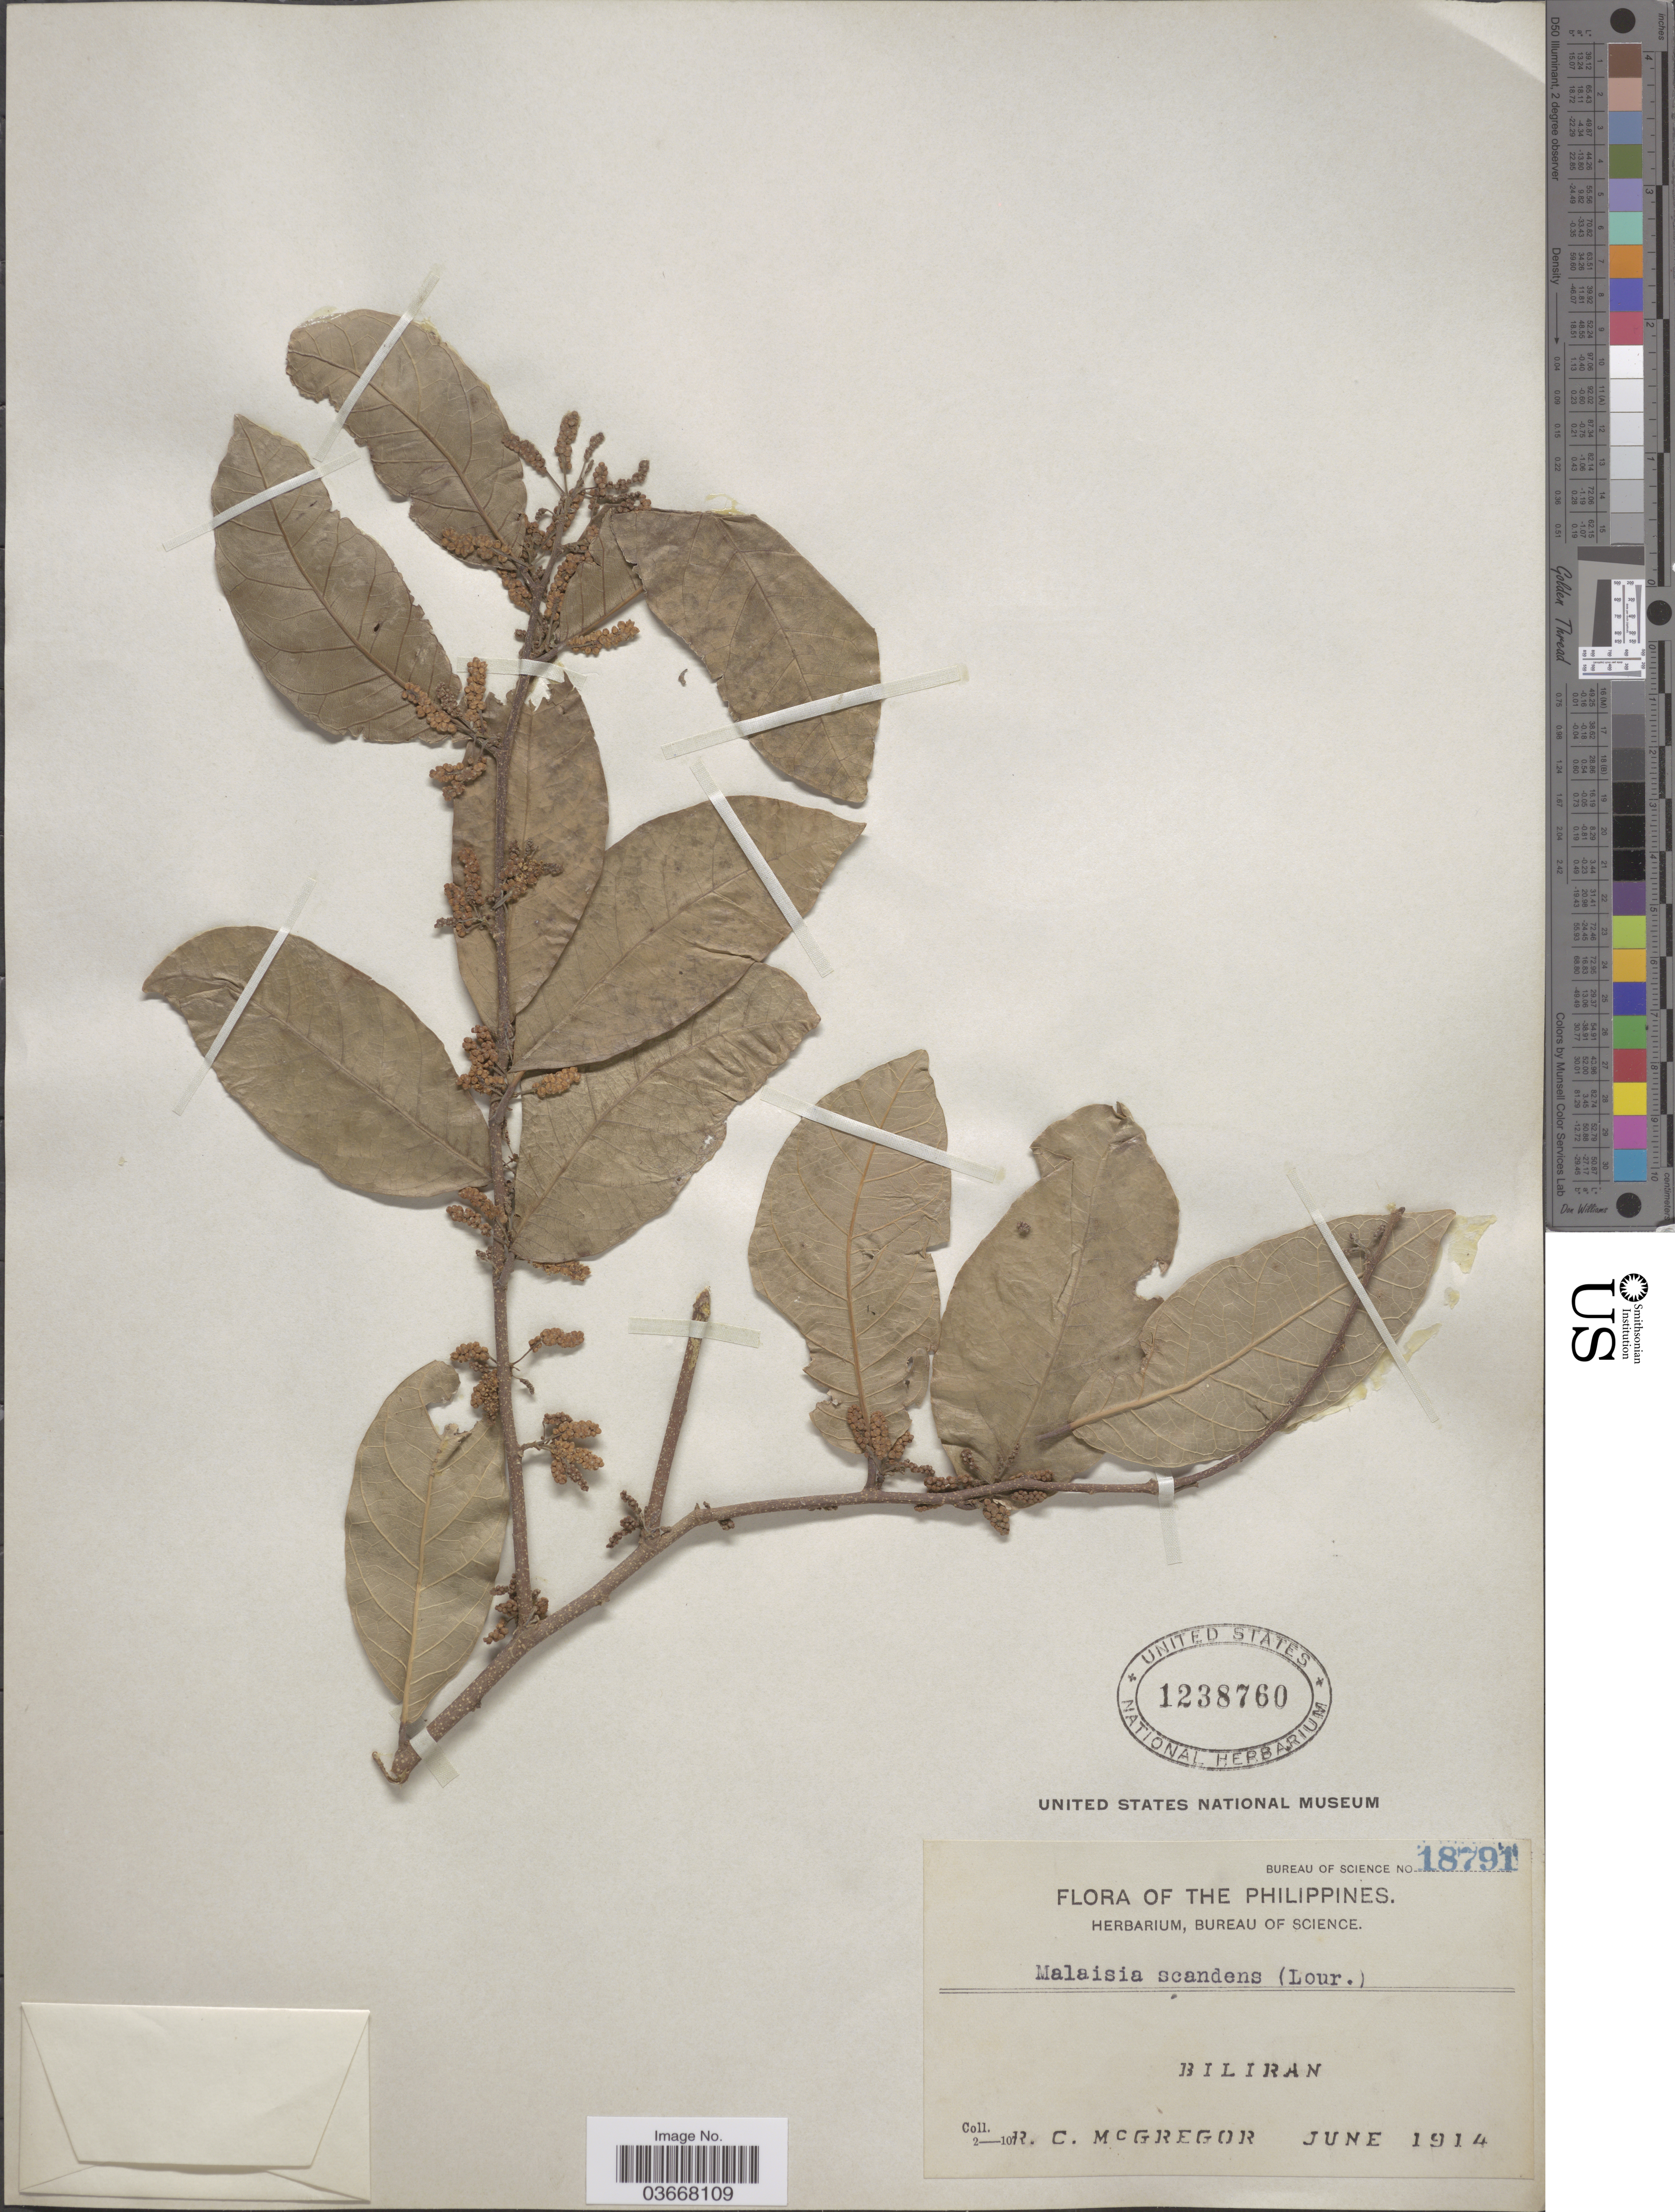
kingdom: Plantae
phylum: Tracheophyta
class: Magnoliopsida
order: Rosales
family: Moraceae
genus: Malaisia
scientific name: Malaisia scandens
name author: (Lour.) Planch.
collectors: R. C. McGregor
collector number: Bureau of Science 18791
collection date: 1914-06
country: Philippines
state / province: Eastern Visayas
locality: Biliran.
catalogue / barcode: US 1238760